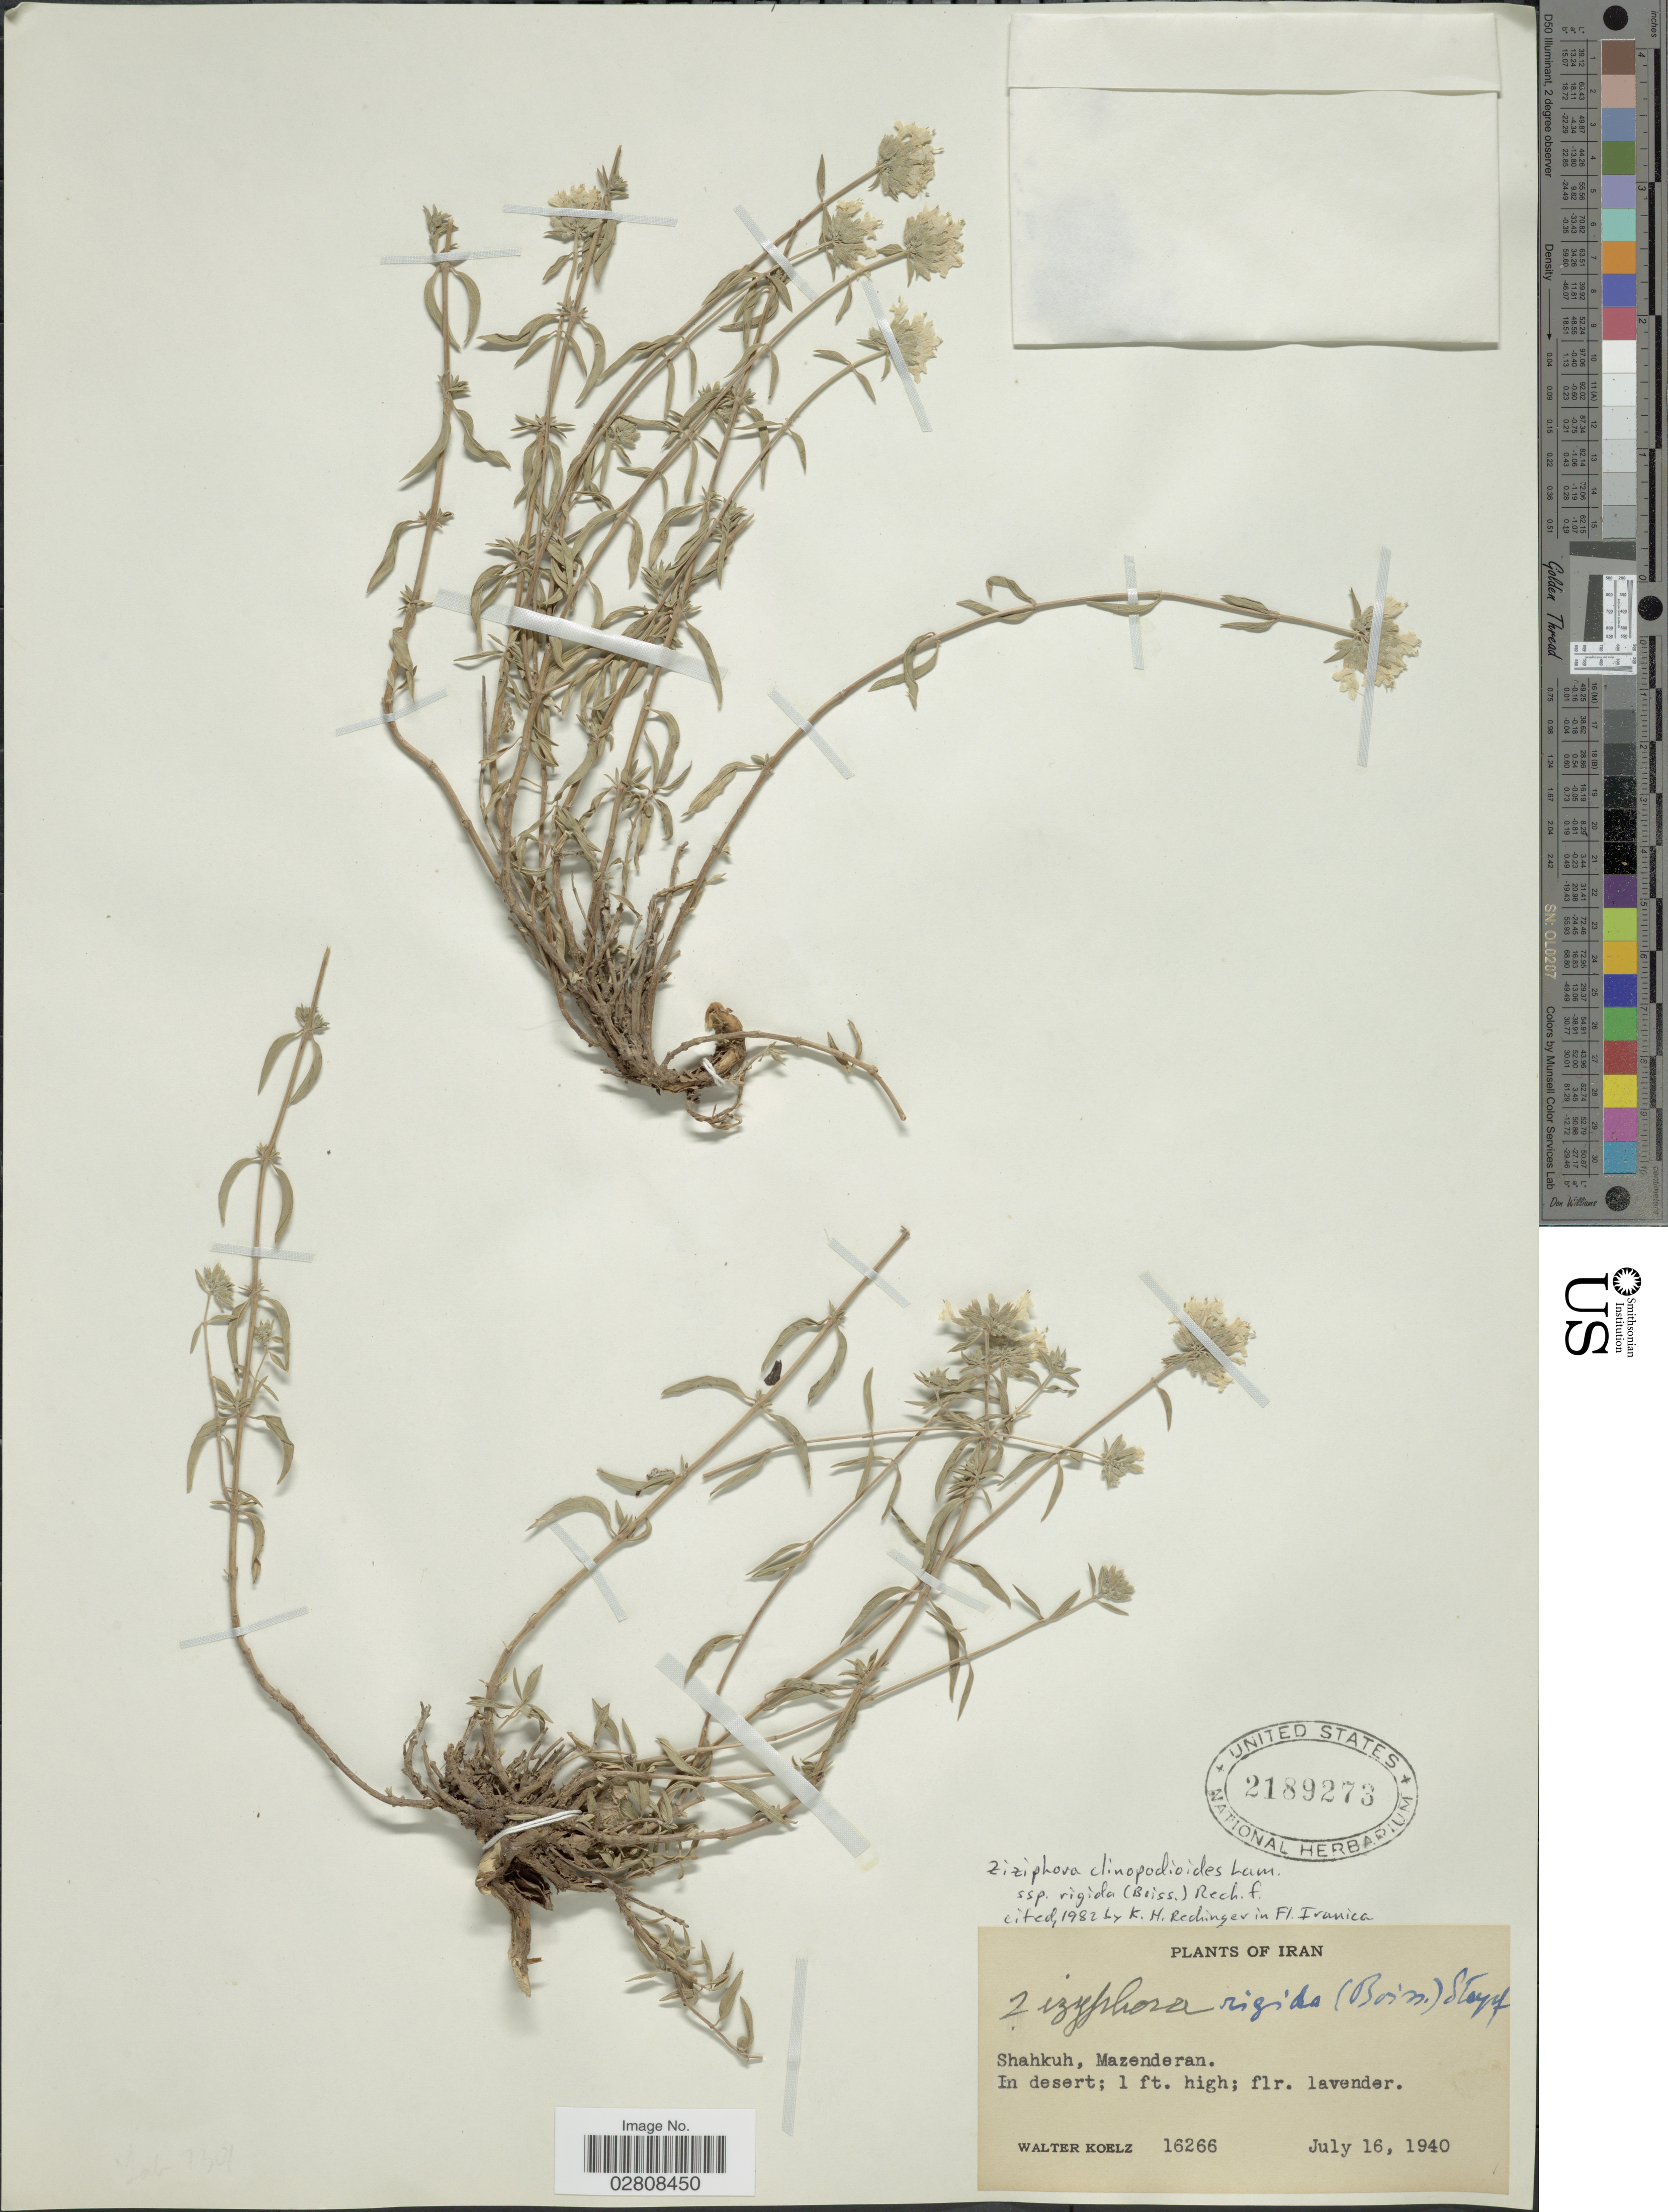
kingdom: Plantae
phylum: Tracheophyta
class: Magnoliopsida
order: Lamiales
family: Lamiaceae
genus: Ziziphora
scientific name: Ziziphora clinopodioides subsp. rigida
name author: (Boiss.) Rech. f.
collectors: W. N. Koelz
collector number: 16266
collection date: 1940-07-16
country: Iran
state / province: Mazandaran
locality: Shahkuh, Mazenderan.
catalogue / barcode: US 2189273